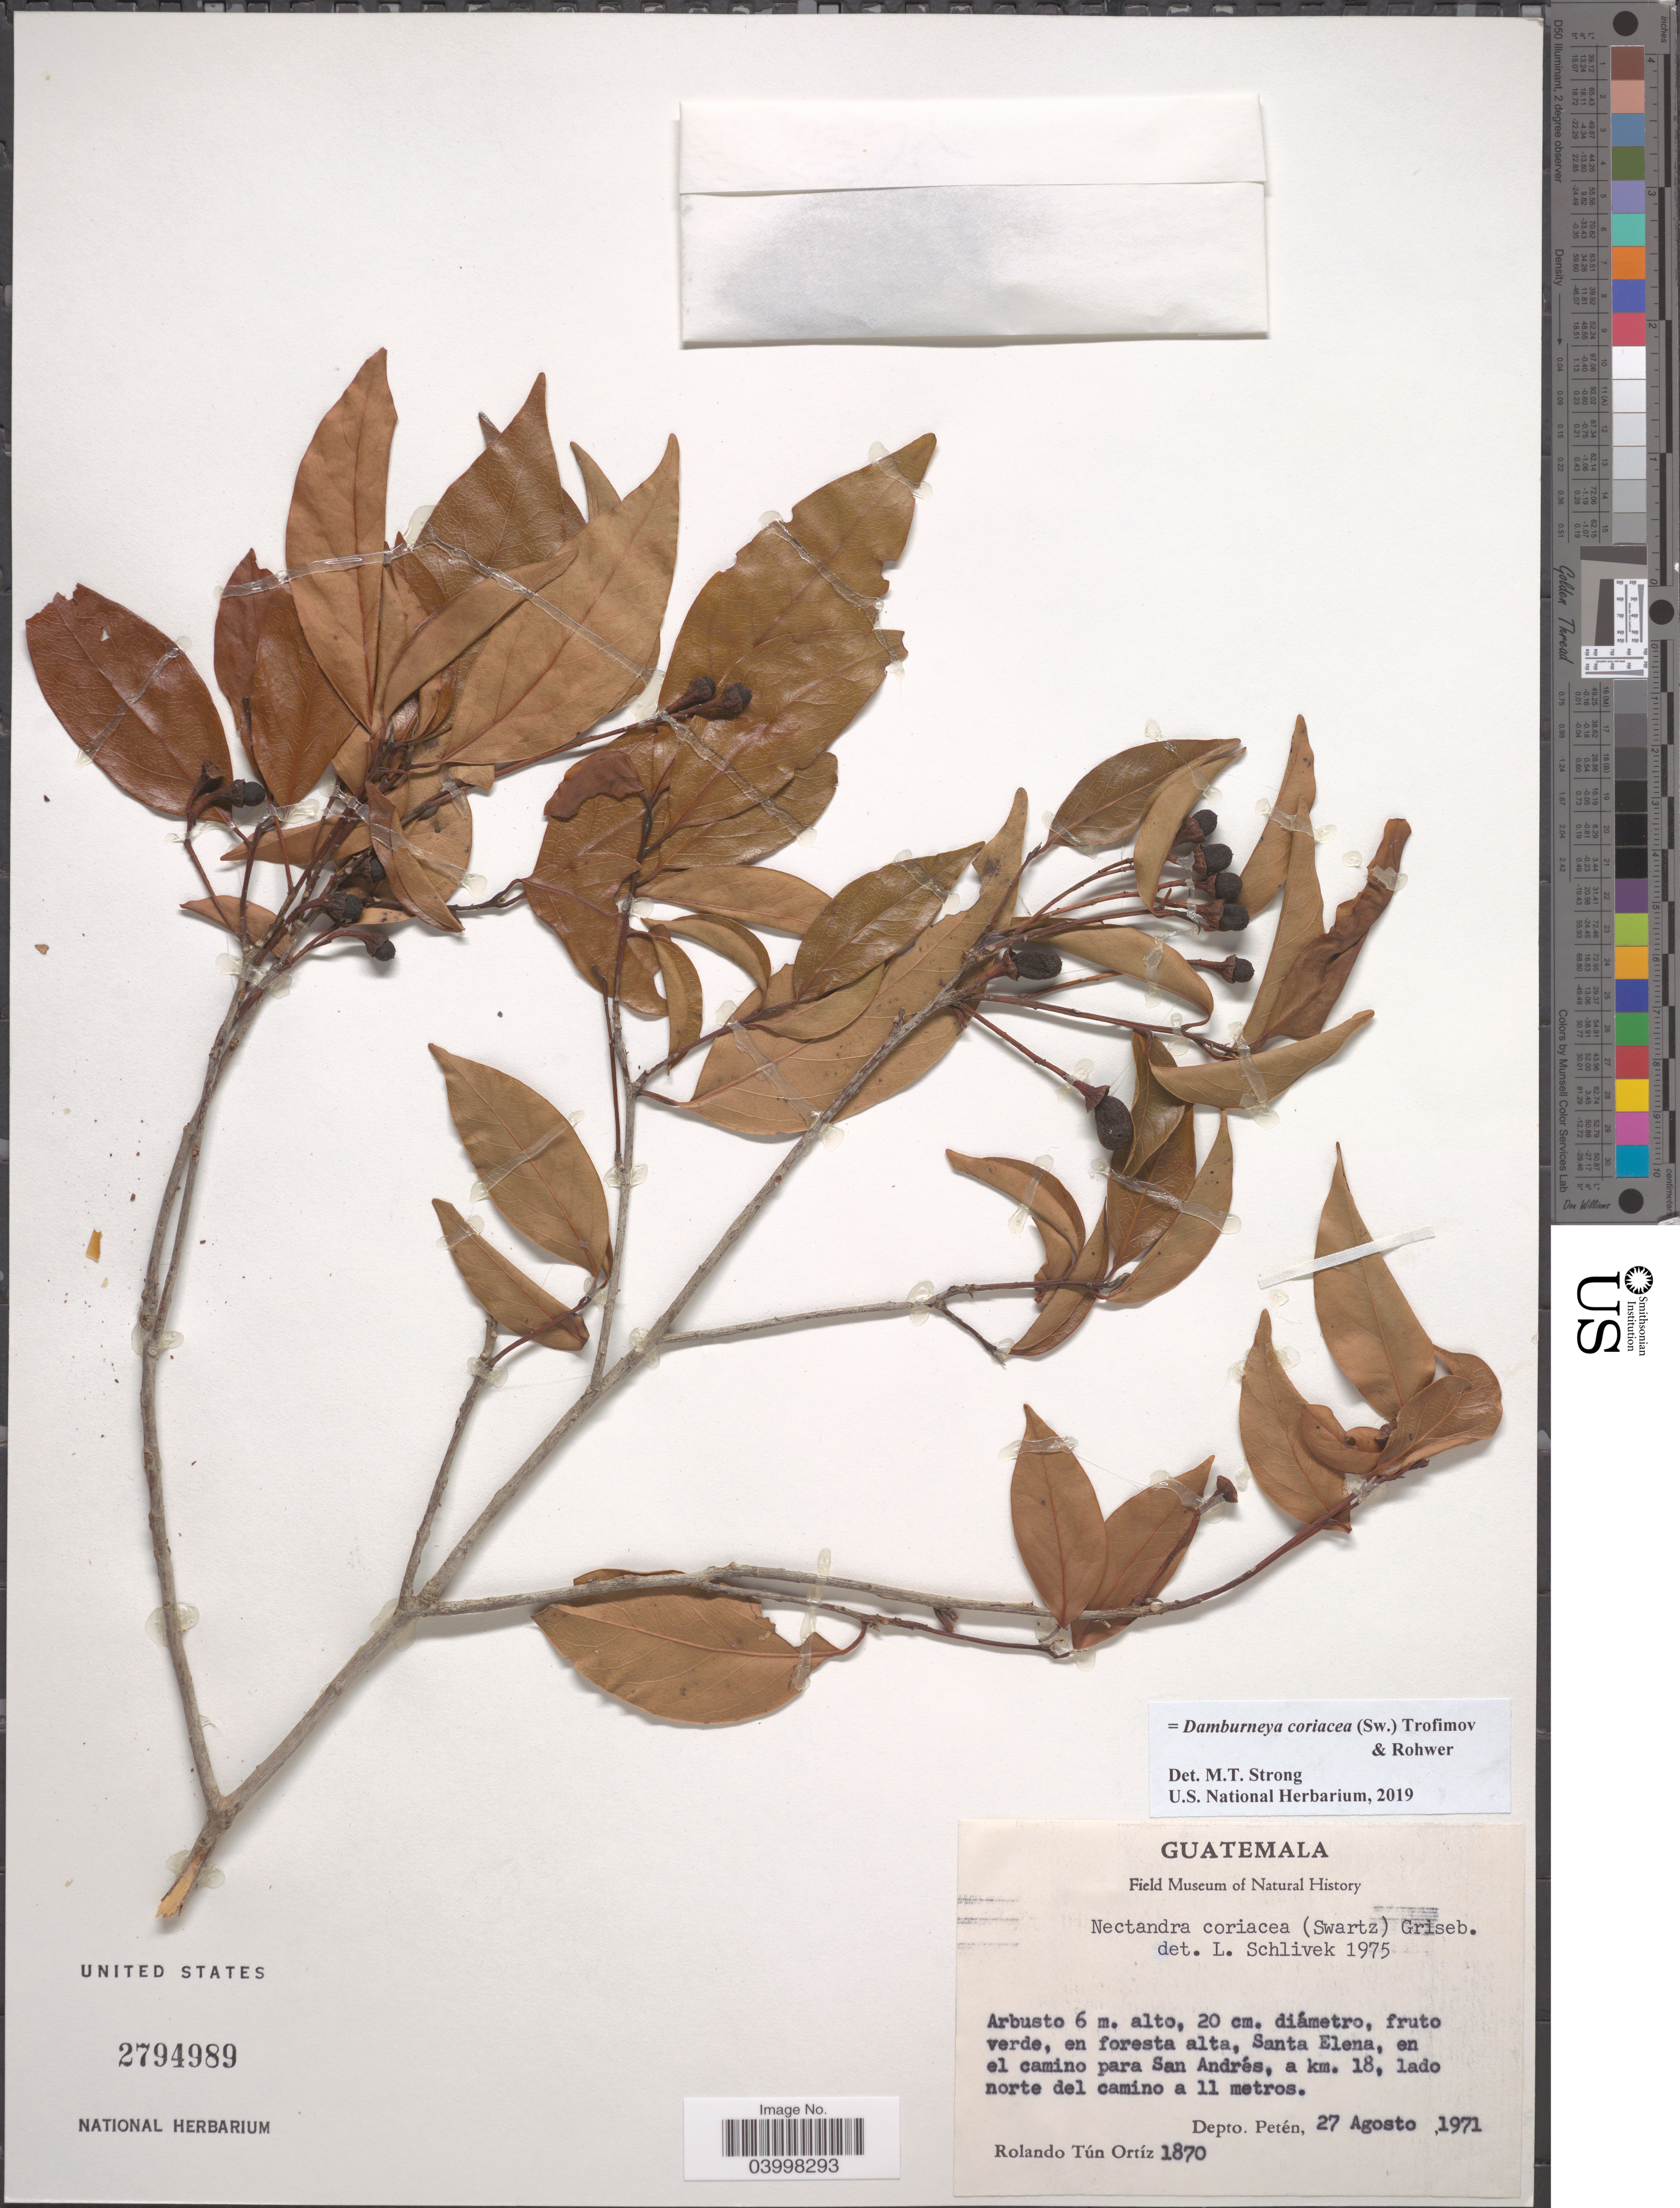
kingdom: Plantae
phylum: Tracheophyta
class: Magnoliopsida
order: Laurales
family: Lauraceae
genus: Damburneya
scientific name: Damburneya coriacea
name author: (Sw.) Trofimov & Rohwer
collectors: R. Ortiz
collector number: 1870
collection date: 1971-08-27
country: Guatemala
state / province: El Peten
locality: Santa Elena, en el camino para San Andrés, a km. 18, lado norte del camino a 11 metros. Depto. Petén.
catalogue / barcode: US 2794989